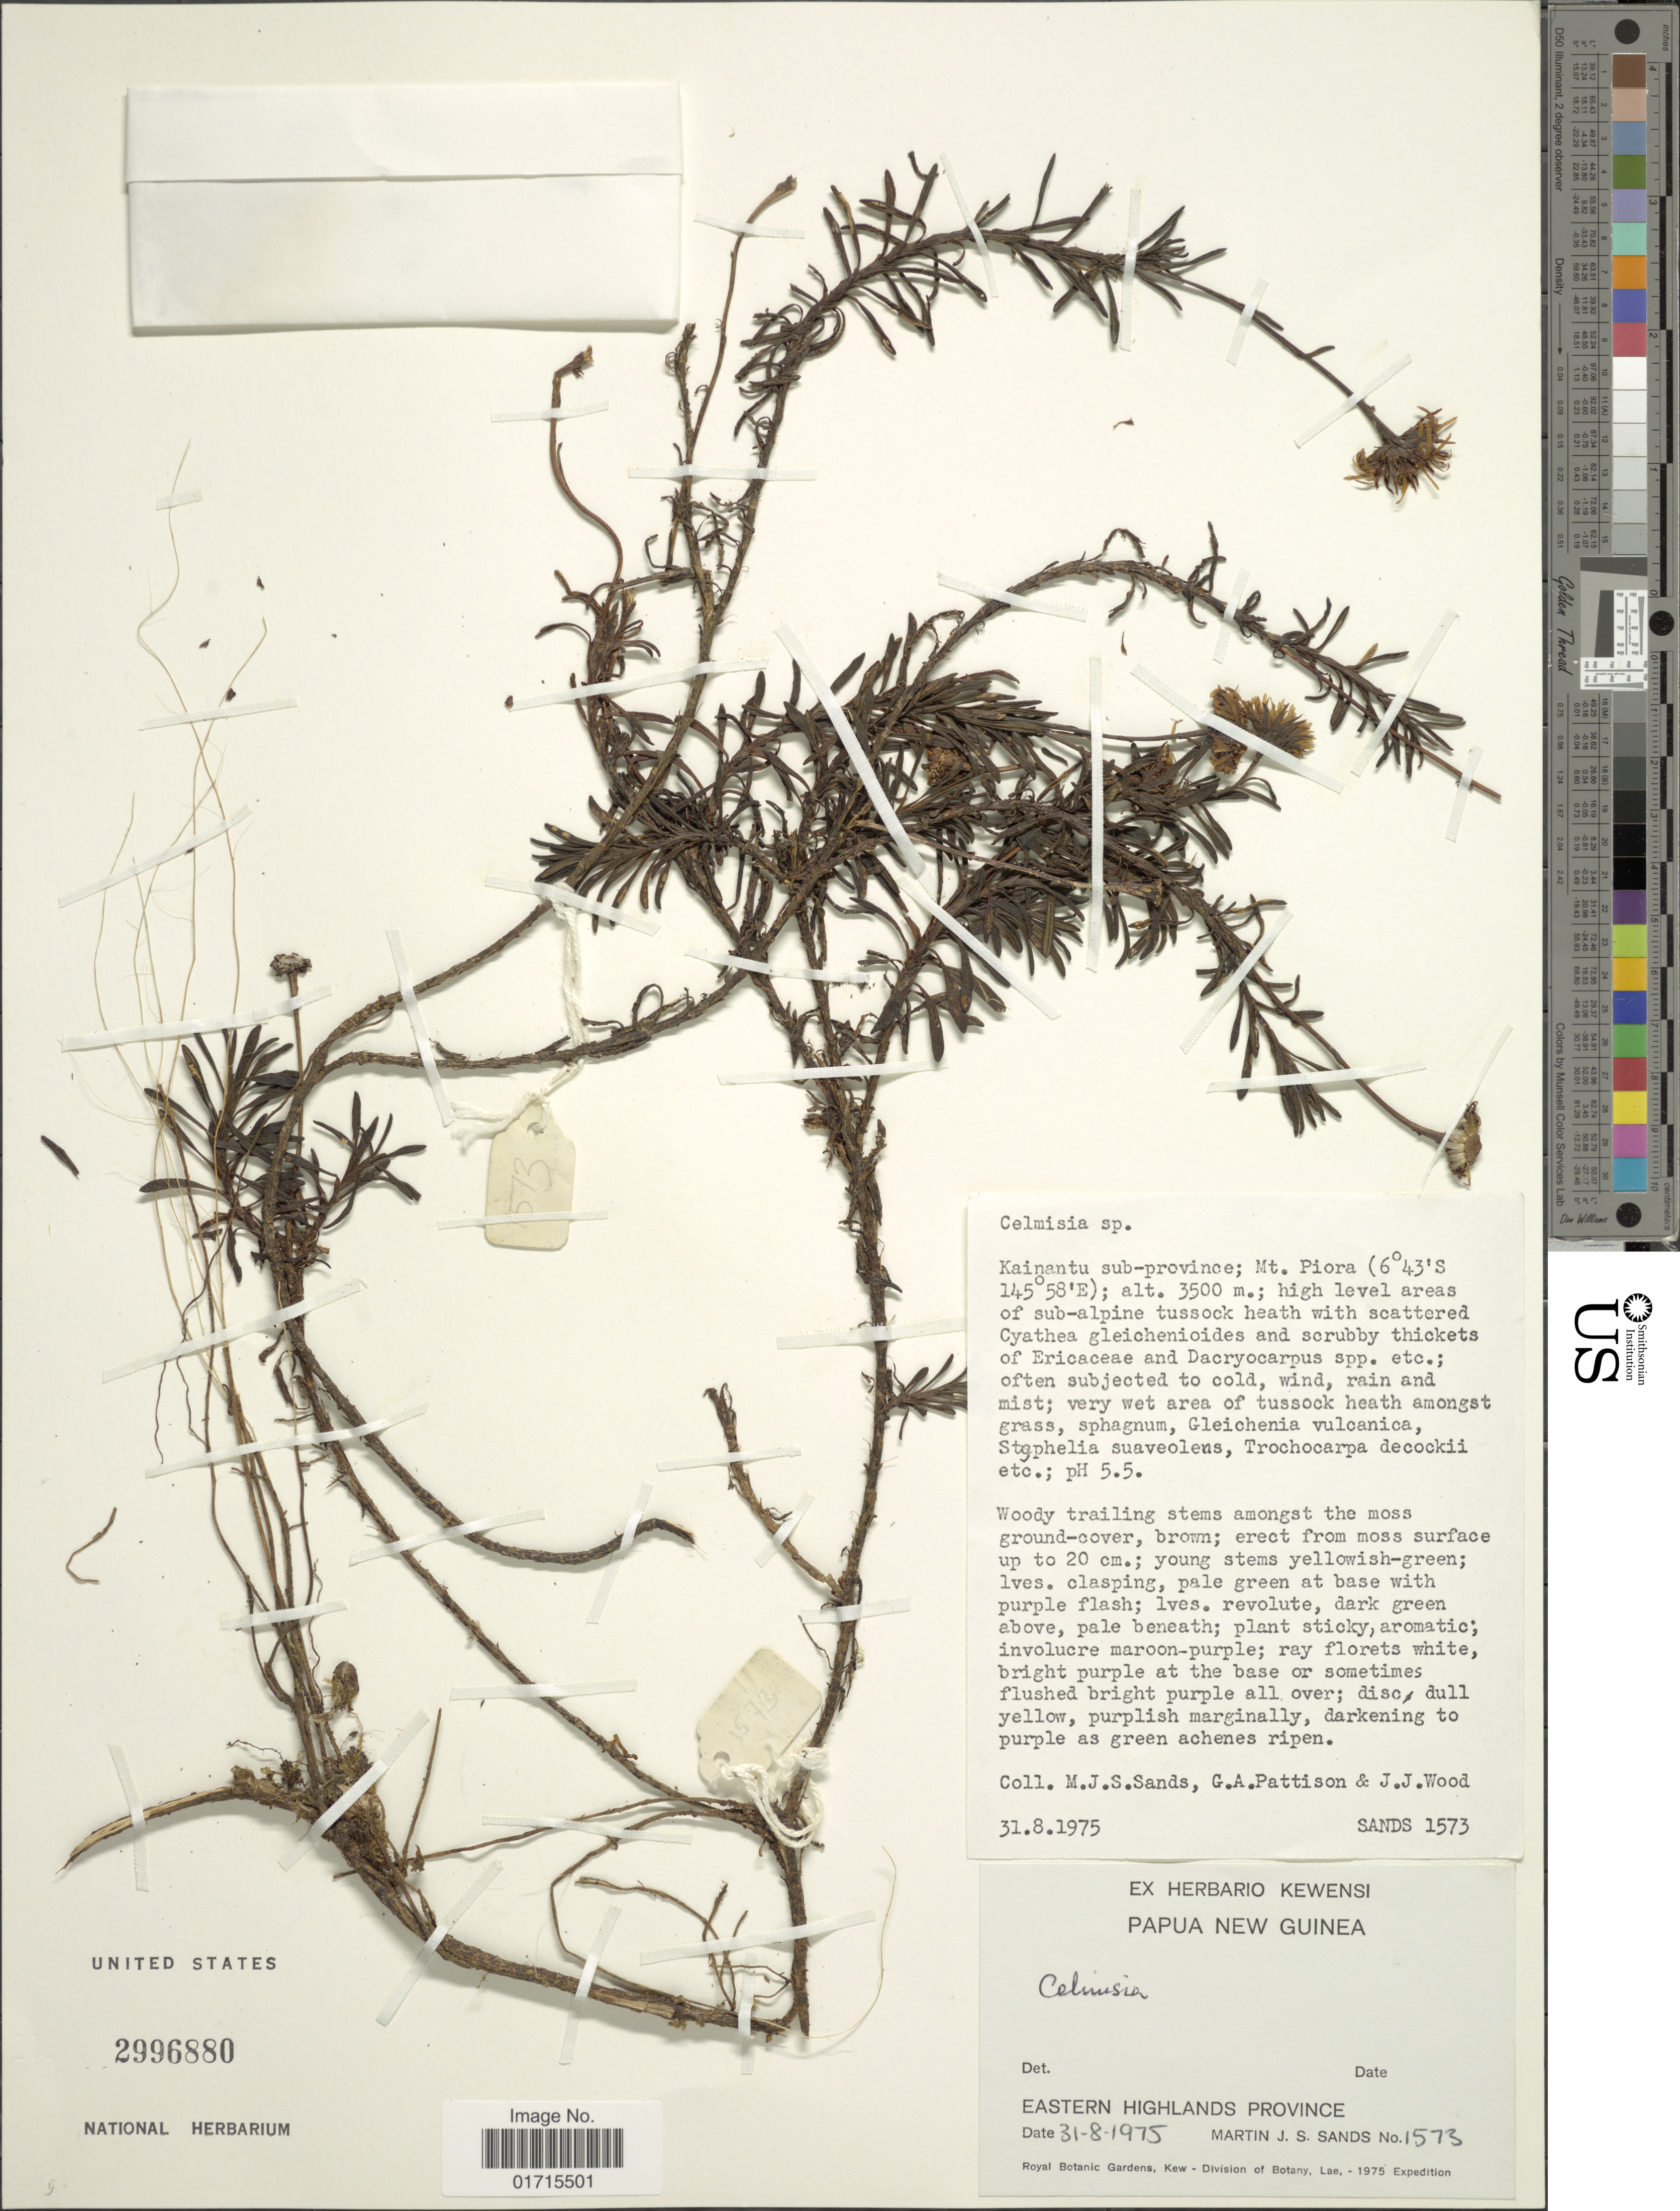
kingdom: Plantae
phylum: Tracheophyta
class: Magnoliopsida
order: Asterales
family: Asteraceae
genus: Tetramolopium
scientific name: Tetramolopium sp.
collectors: M. Sands, G. Pattison & J. Wood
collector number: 1573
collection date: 1975-08-31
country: Papua New Guinea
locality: Papua New Guinea. Eastern Highlands Province. Kainantu sub-province. Mt. Piora.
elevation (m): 3500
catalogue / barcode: US 2996880